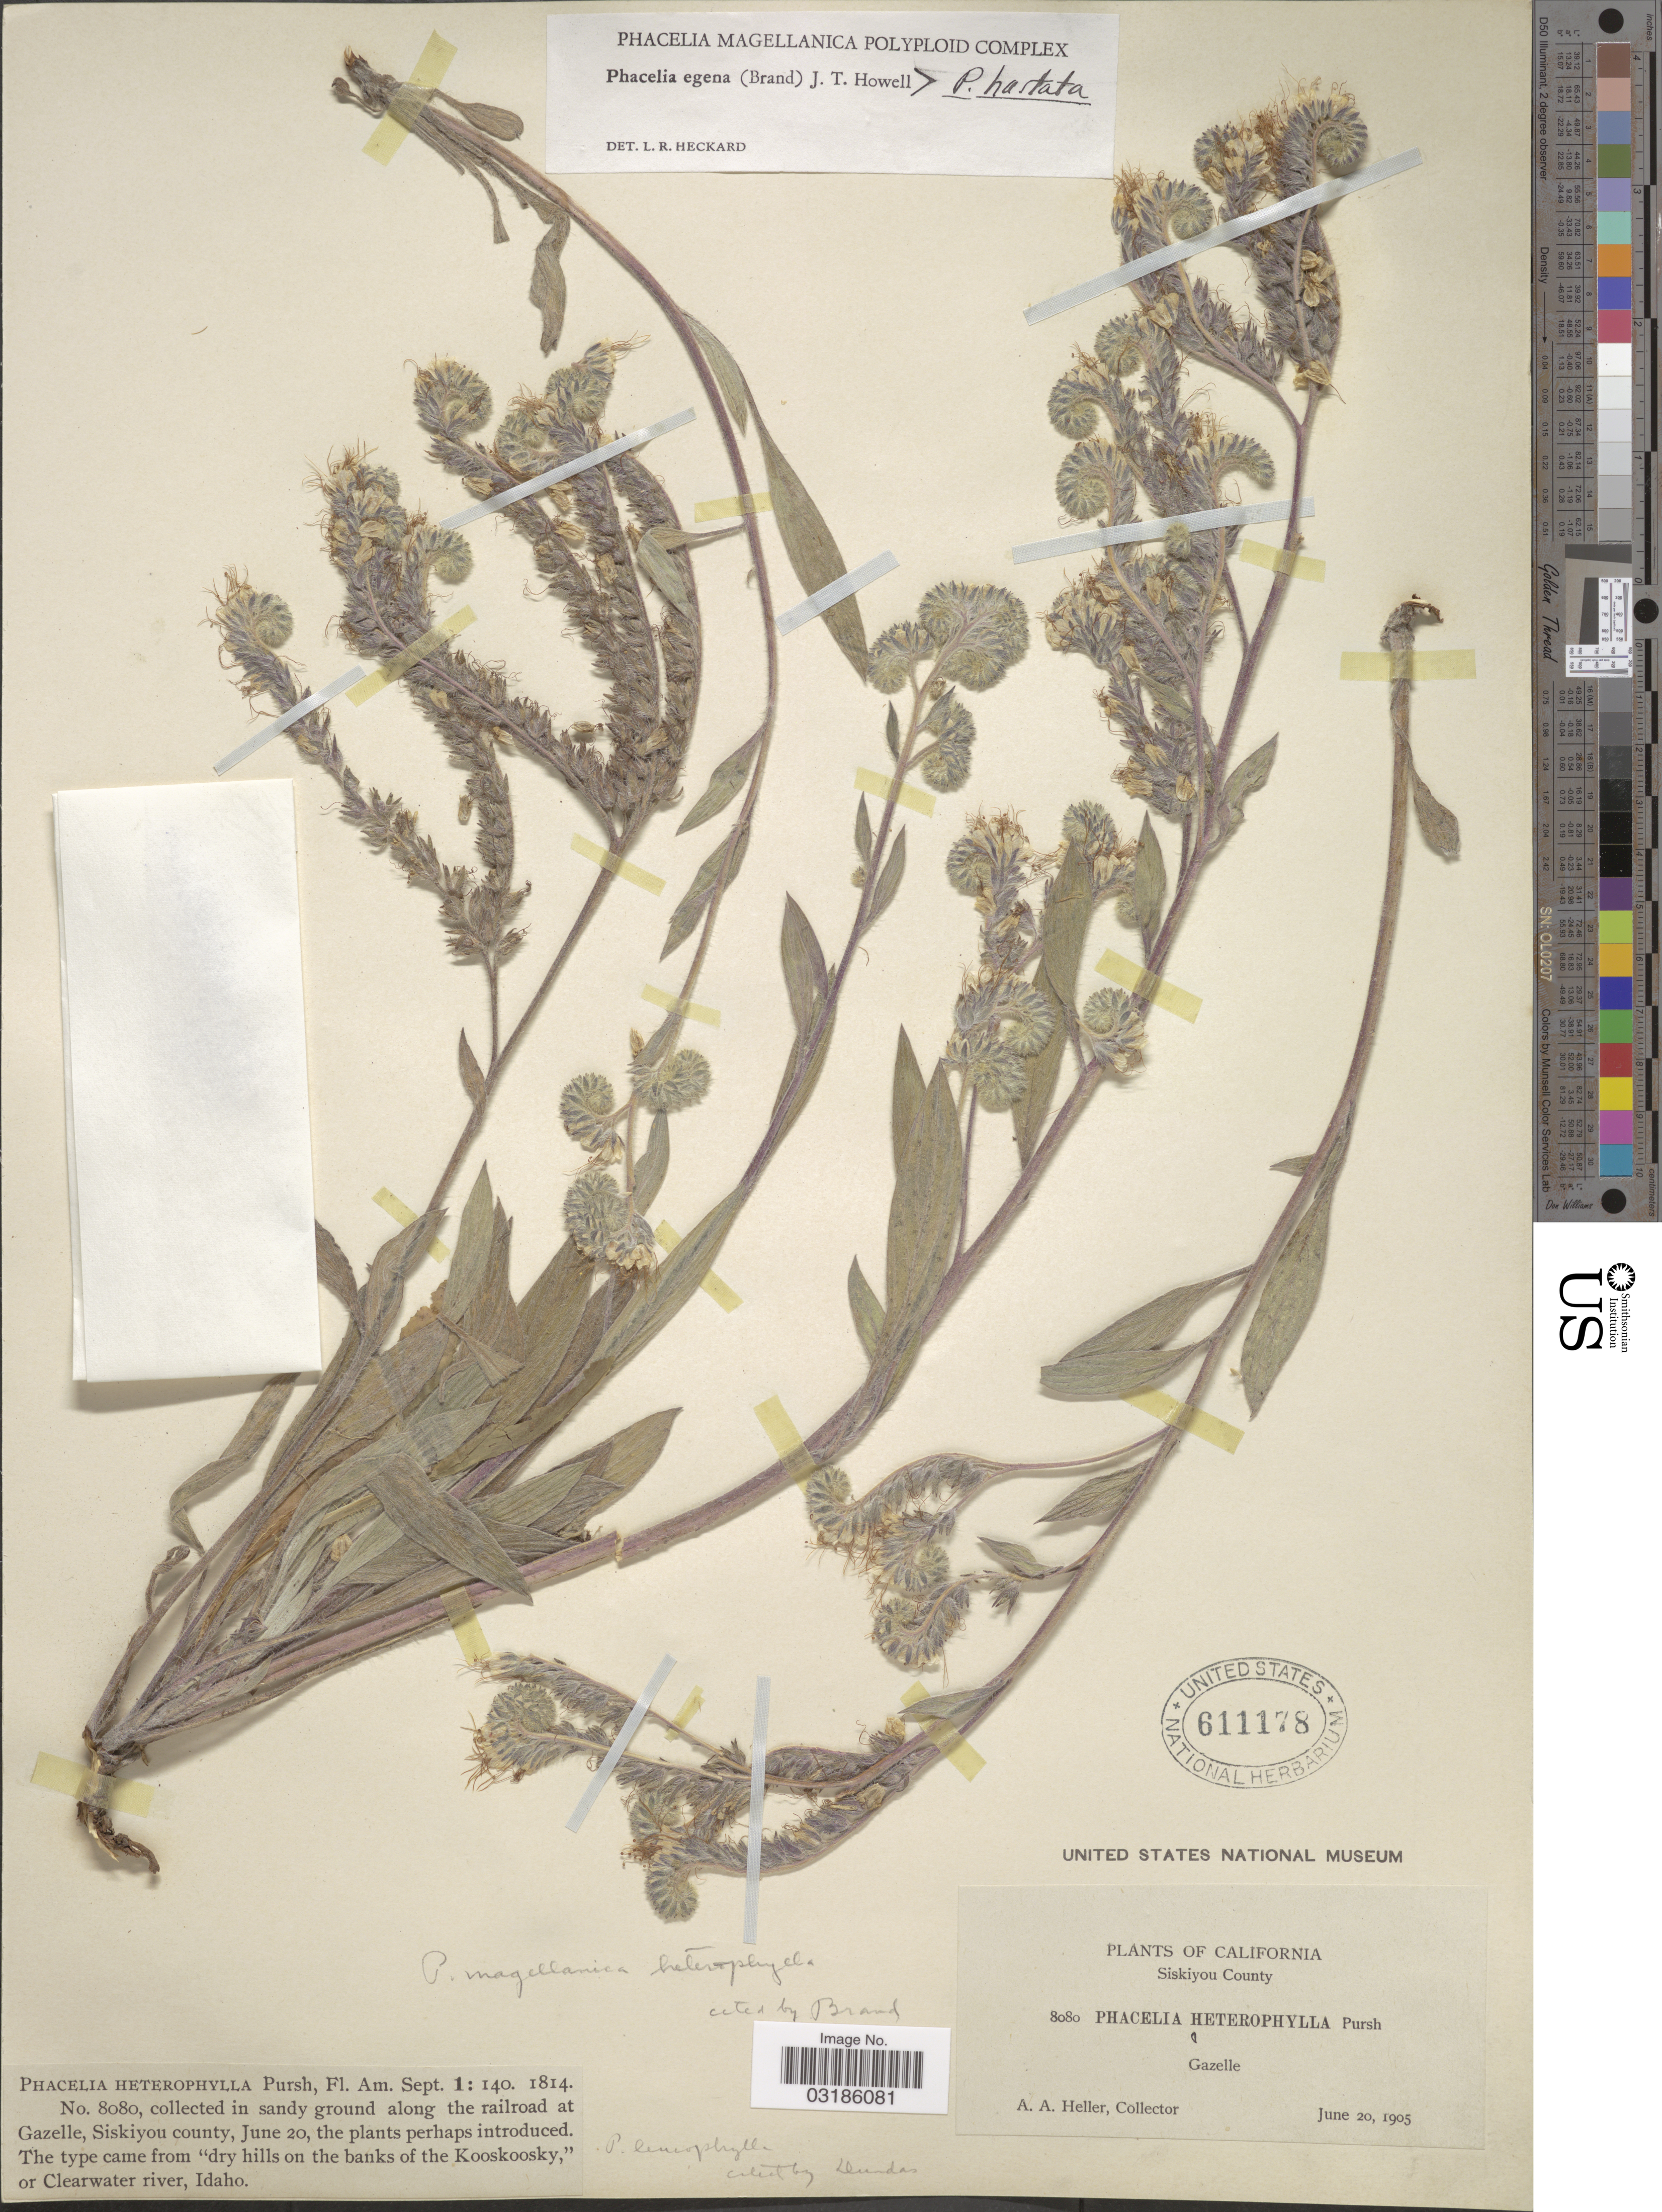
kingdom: Plantae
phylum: Tracheophyta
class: Magnoliopsida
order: Boraginales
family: Hydrophyllaceae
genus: Phacelia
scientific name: Phacelia egena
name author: (Brand) Howell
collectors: A. A. Heller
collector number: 8080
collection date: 1905-06-20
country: United States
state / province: California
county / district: Siskiyou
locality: Along the railroad at Gazelle, Siskiyou County.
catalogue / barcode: US 611178